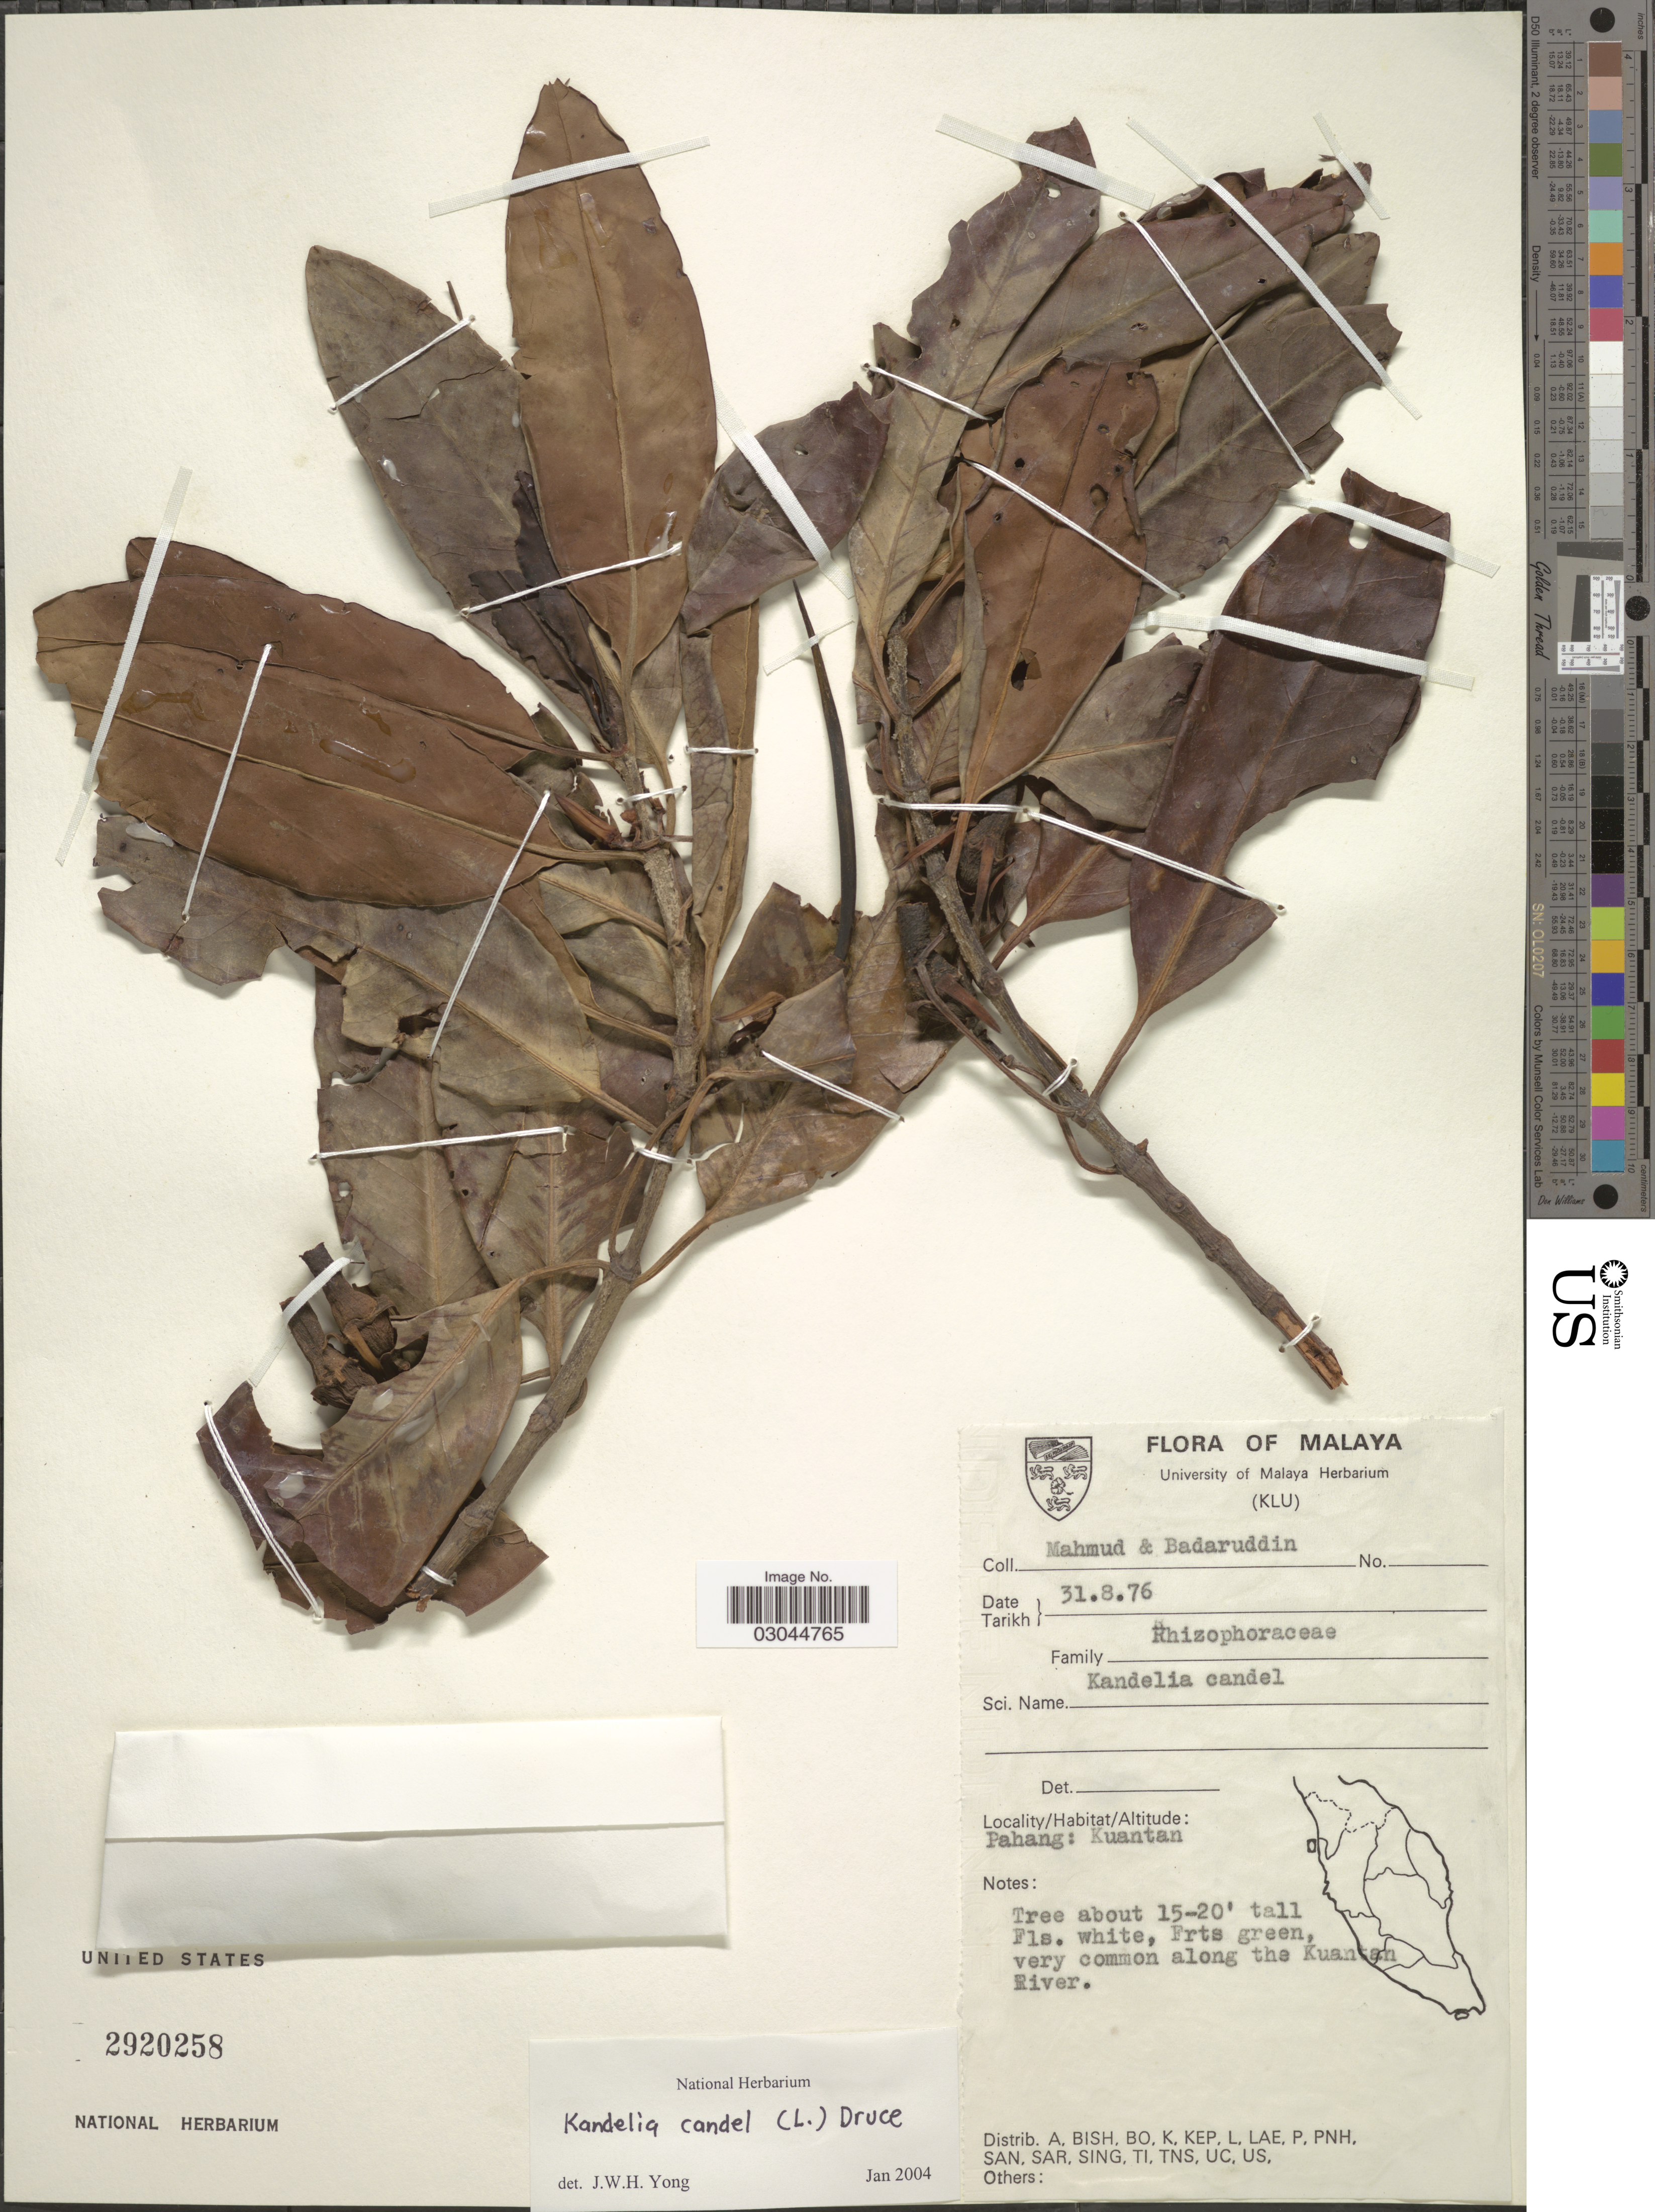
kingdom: Plantae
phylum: Tracheophyta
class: Magnoliopsida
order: Malpighiales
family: Rhizophoraceae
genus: Kandelia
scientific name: Kandelia candel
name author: (L.) Druce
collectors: -. Mahmud & -. Badaruddin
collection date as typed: Transcribed d/m/y: 31/8/76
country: Malaysia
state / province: Pahang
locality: Malaya. Kuantan, along the Kuantan River.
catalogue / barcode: US 2920258